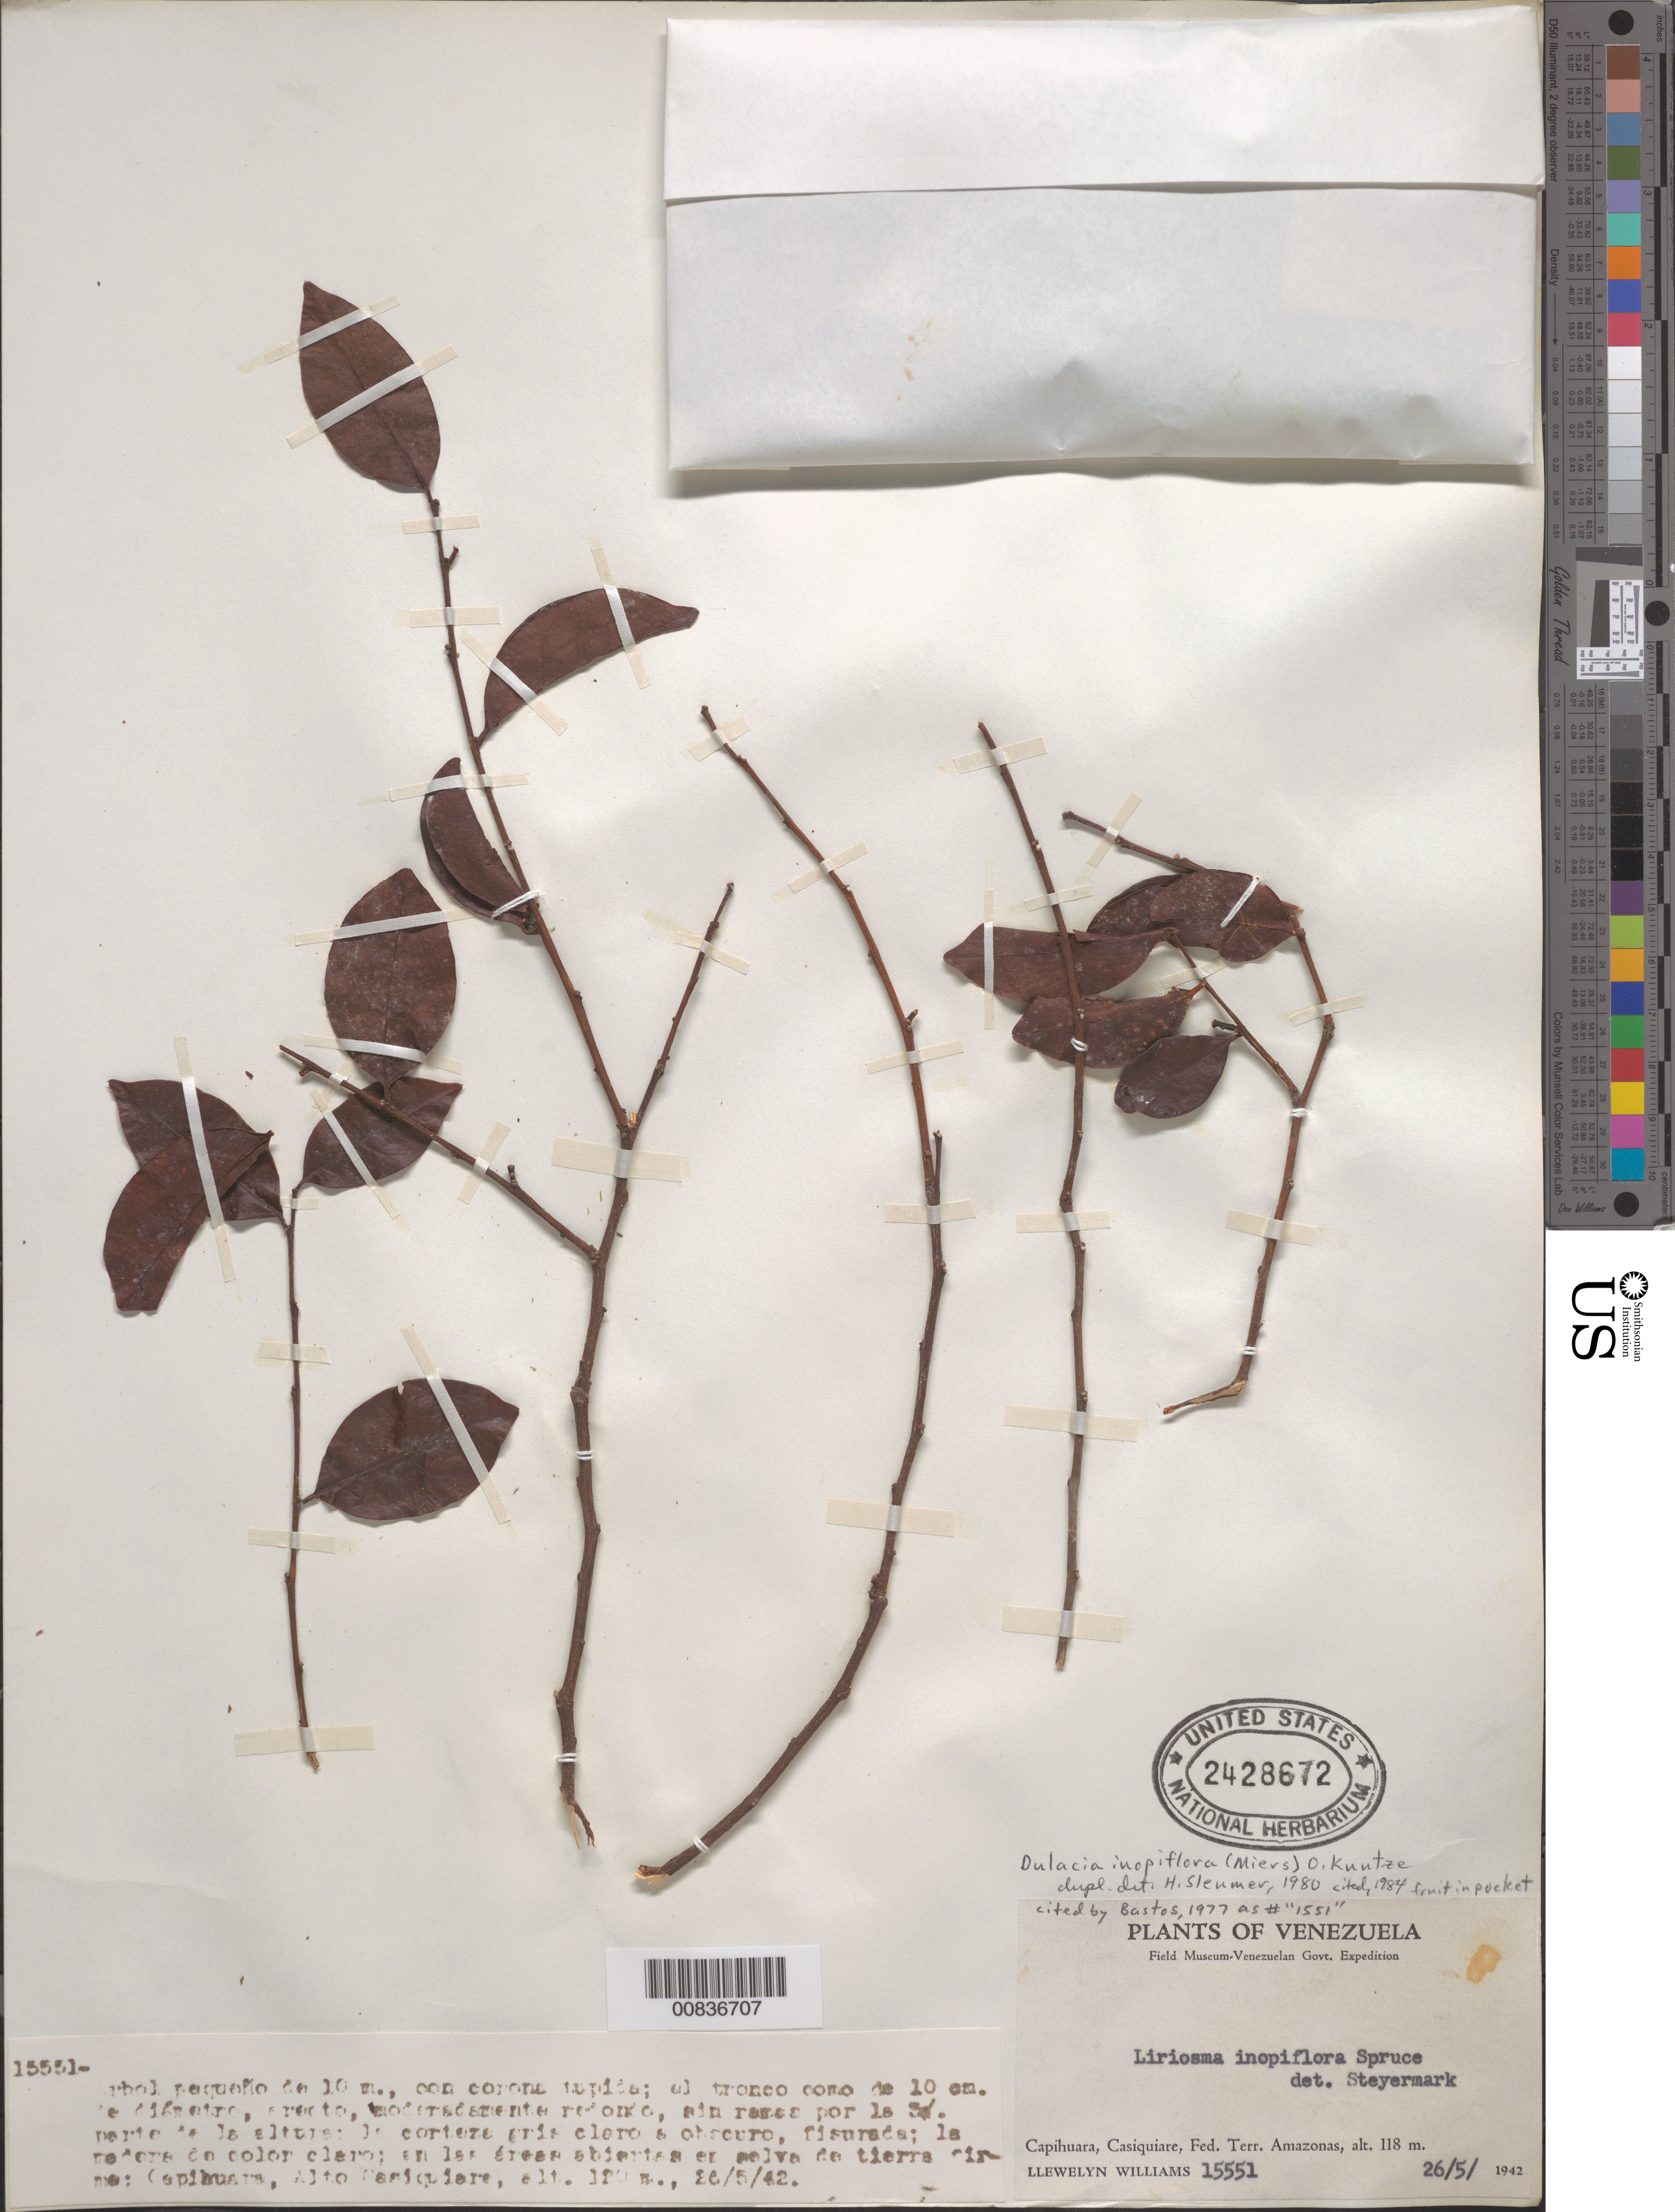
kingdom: Plantae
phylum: Tracheophyta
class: Magnoliopsida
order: Santalales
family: Olacaceae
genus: Dulacia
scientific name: Dulacia inopiflora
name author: (Miers) Kuntze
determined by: Sleumer, H. O.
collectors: Ll. Williams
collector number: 15551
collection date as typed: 26-May-42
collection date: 1942-05-26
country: Venezuela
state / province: Amazonas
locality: Capihuara, Alto Casiquiare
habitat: Sitios abiertos en selva de tierra firme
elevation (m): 120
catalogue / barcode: US 2428672